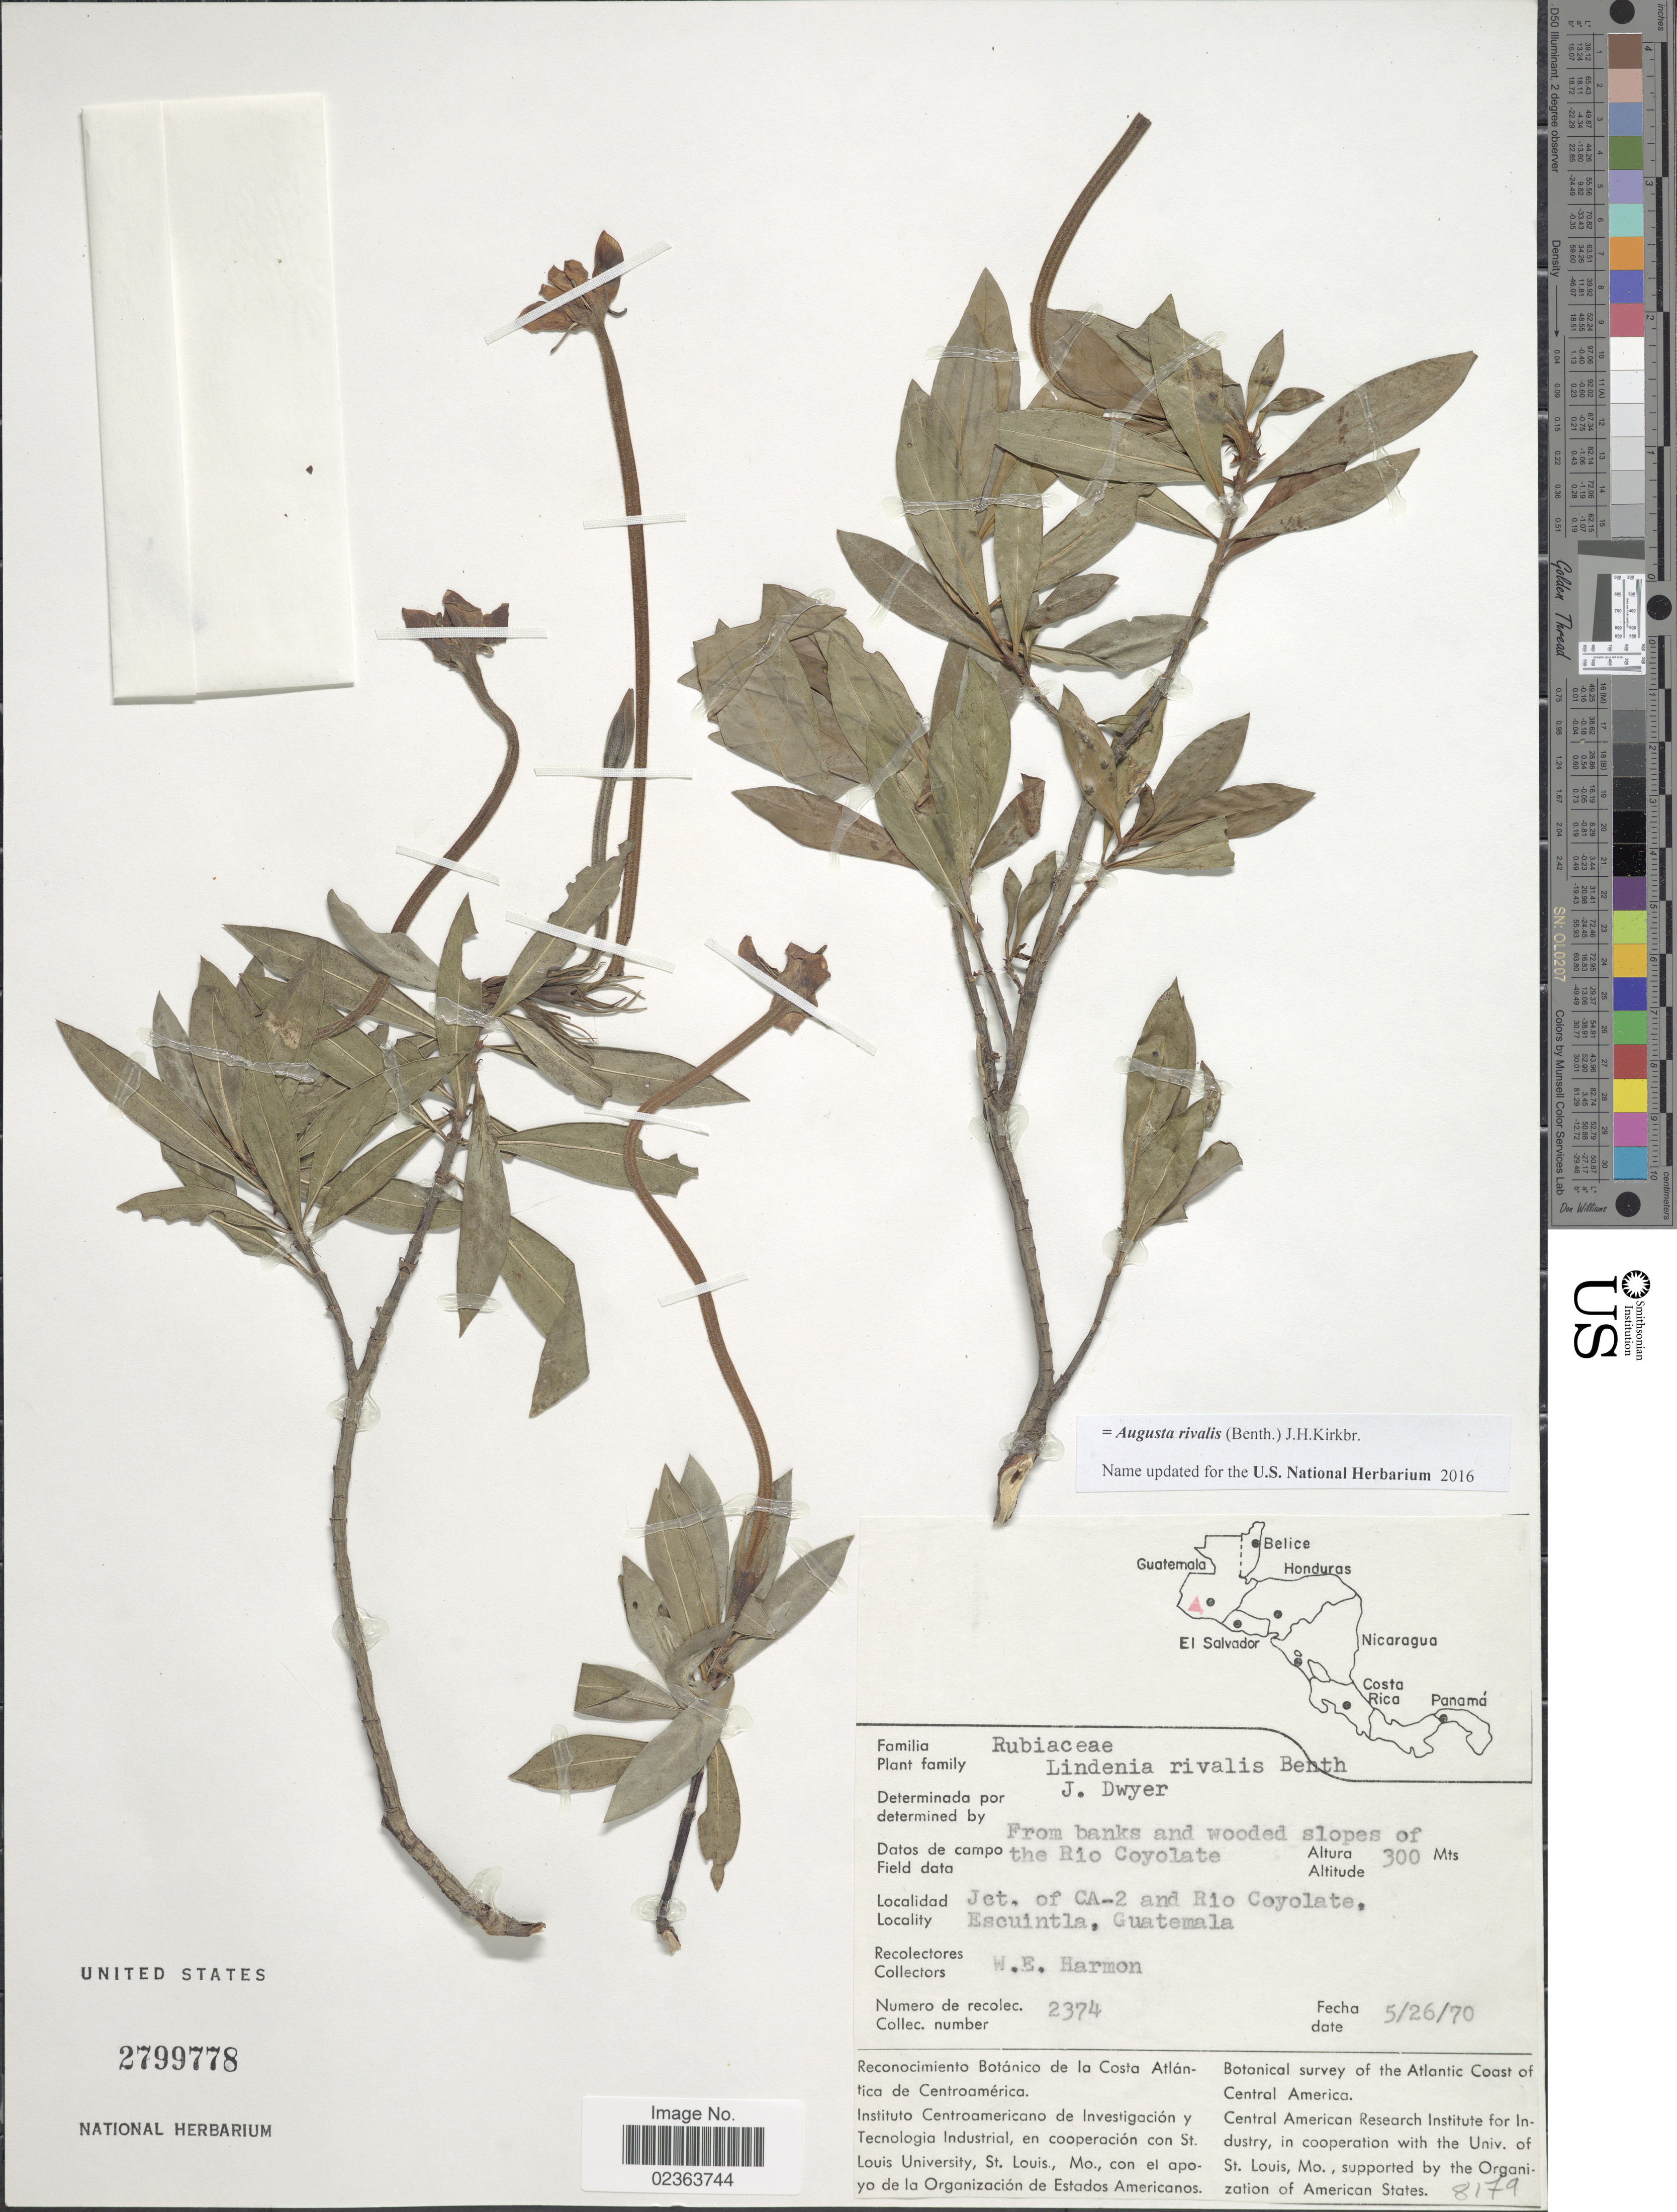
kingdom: Plantae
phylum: Tracheophyta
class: Magnoliopsida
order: Gentianales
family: Rubiaceae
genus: Augusta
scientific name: Augusta rivalis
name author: (Benth.) J.H. Kirkbr.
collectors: W. E. Harmon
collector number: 2374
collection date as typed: Transcribed d/m/y: 26/5/70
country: Guatemala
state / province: Escuintla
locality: Jct. of CA-2 and Rio Coyolate, Escuintla, Guatemala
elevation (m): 300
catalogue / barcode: US 2799778